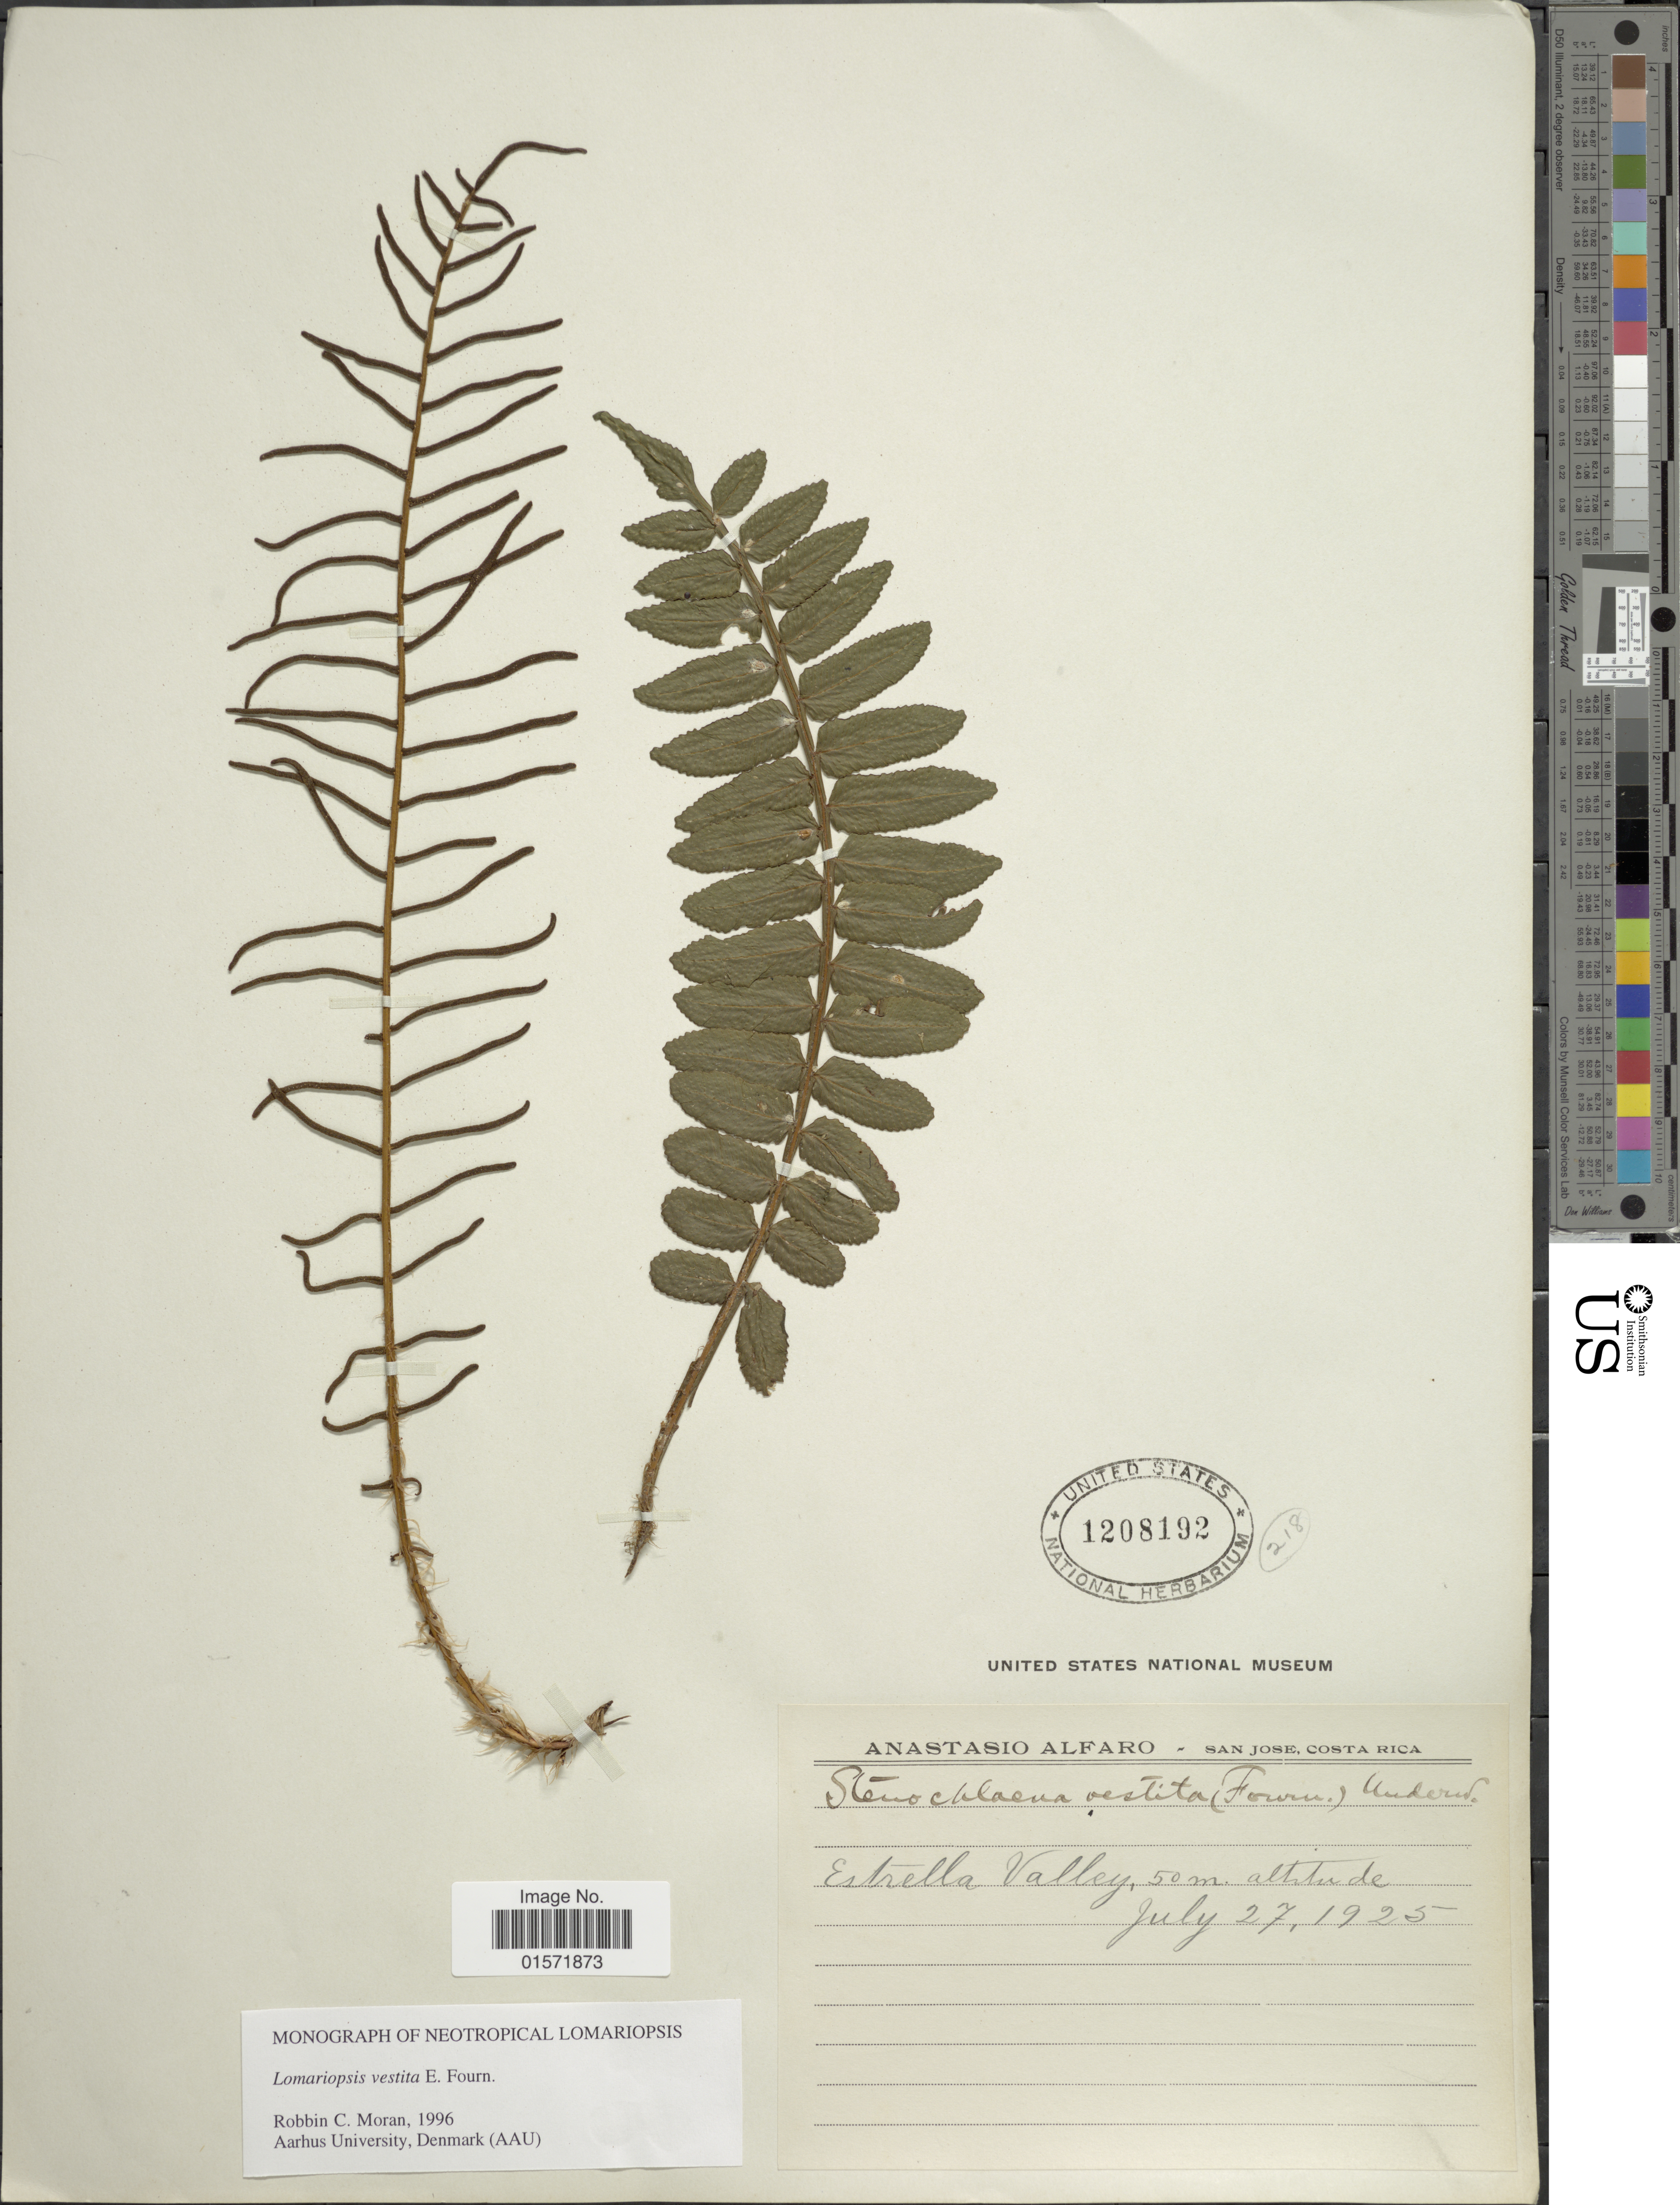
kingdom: Plantae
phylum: Tracheophyta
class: Polypodiopsida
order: Polypodiales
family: Lomariopsidaceae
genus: Lomariopsis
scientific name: Lomariopsis vestita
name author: E. Fourn.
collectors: A. Alfaro Gonzalez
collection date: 1925-07-27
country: Costa Rica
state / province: San José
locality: Estrella Valley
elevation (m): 50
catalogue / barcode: US 1208192